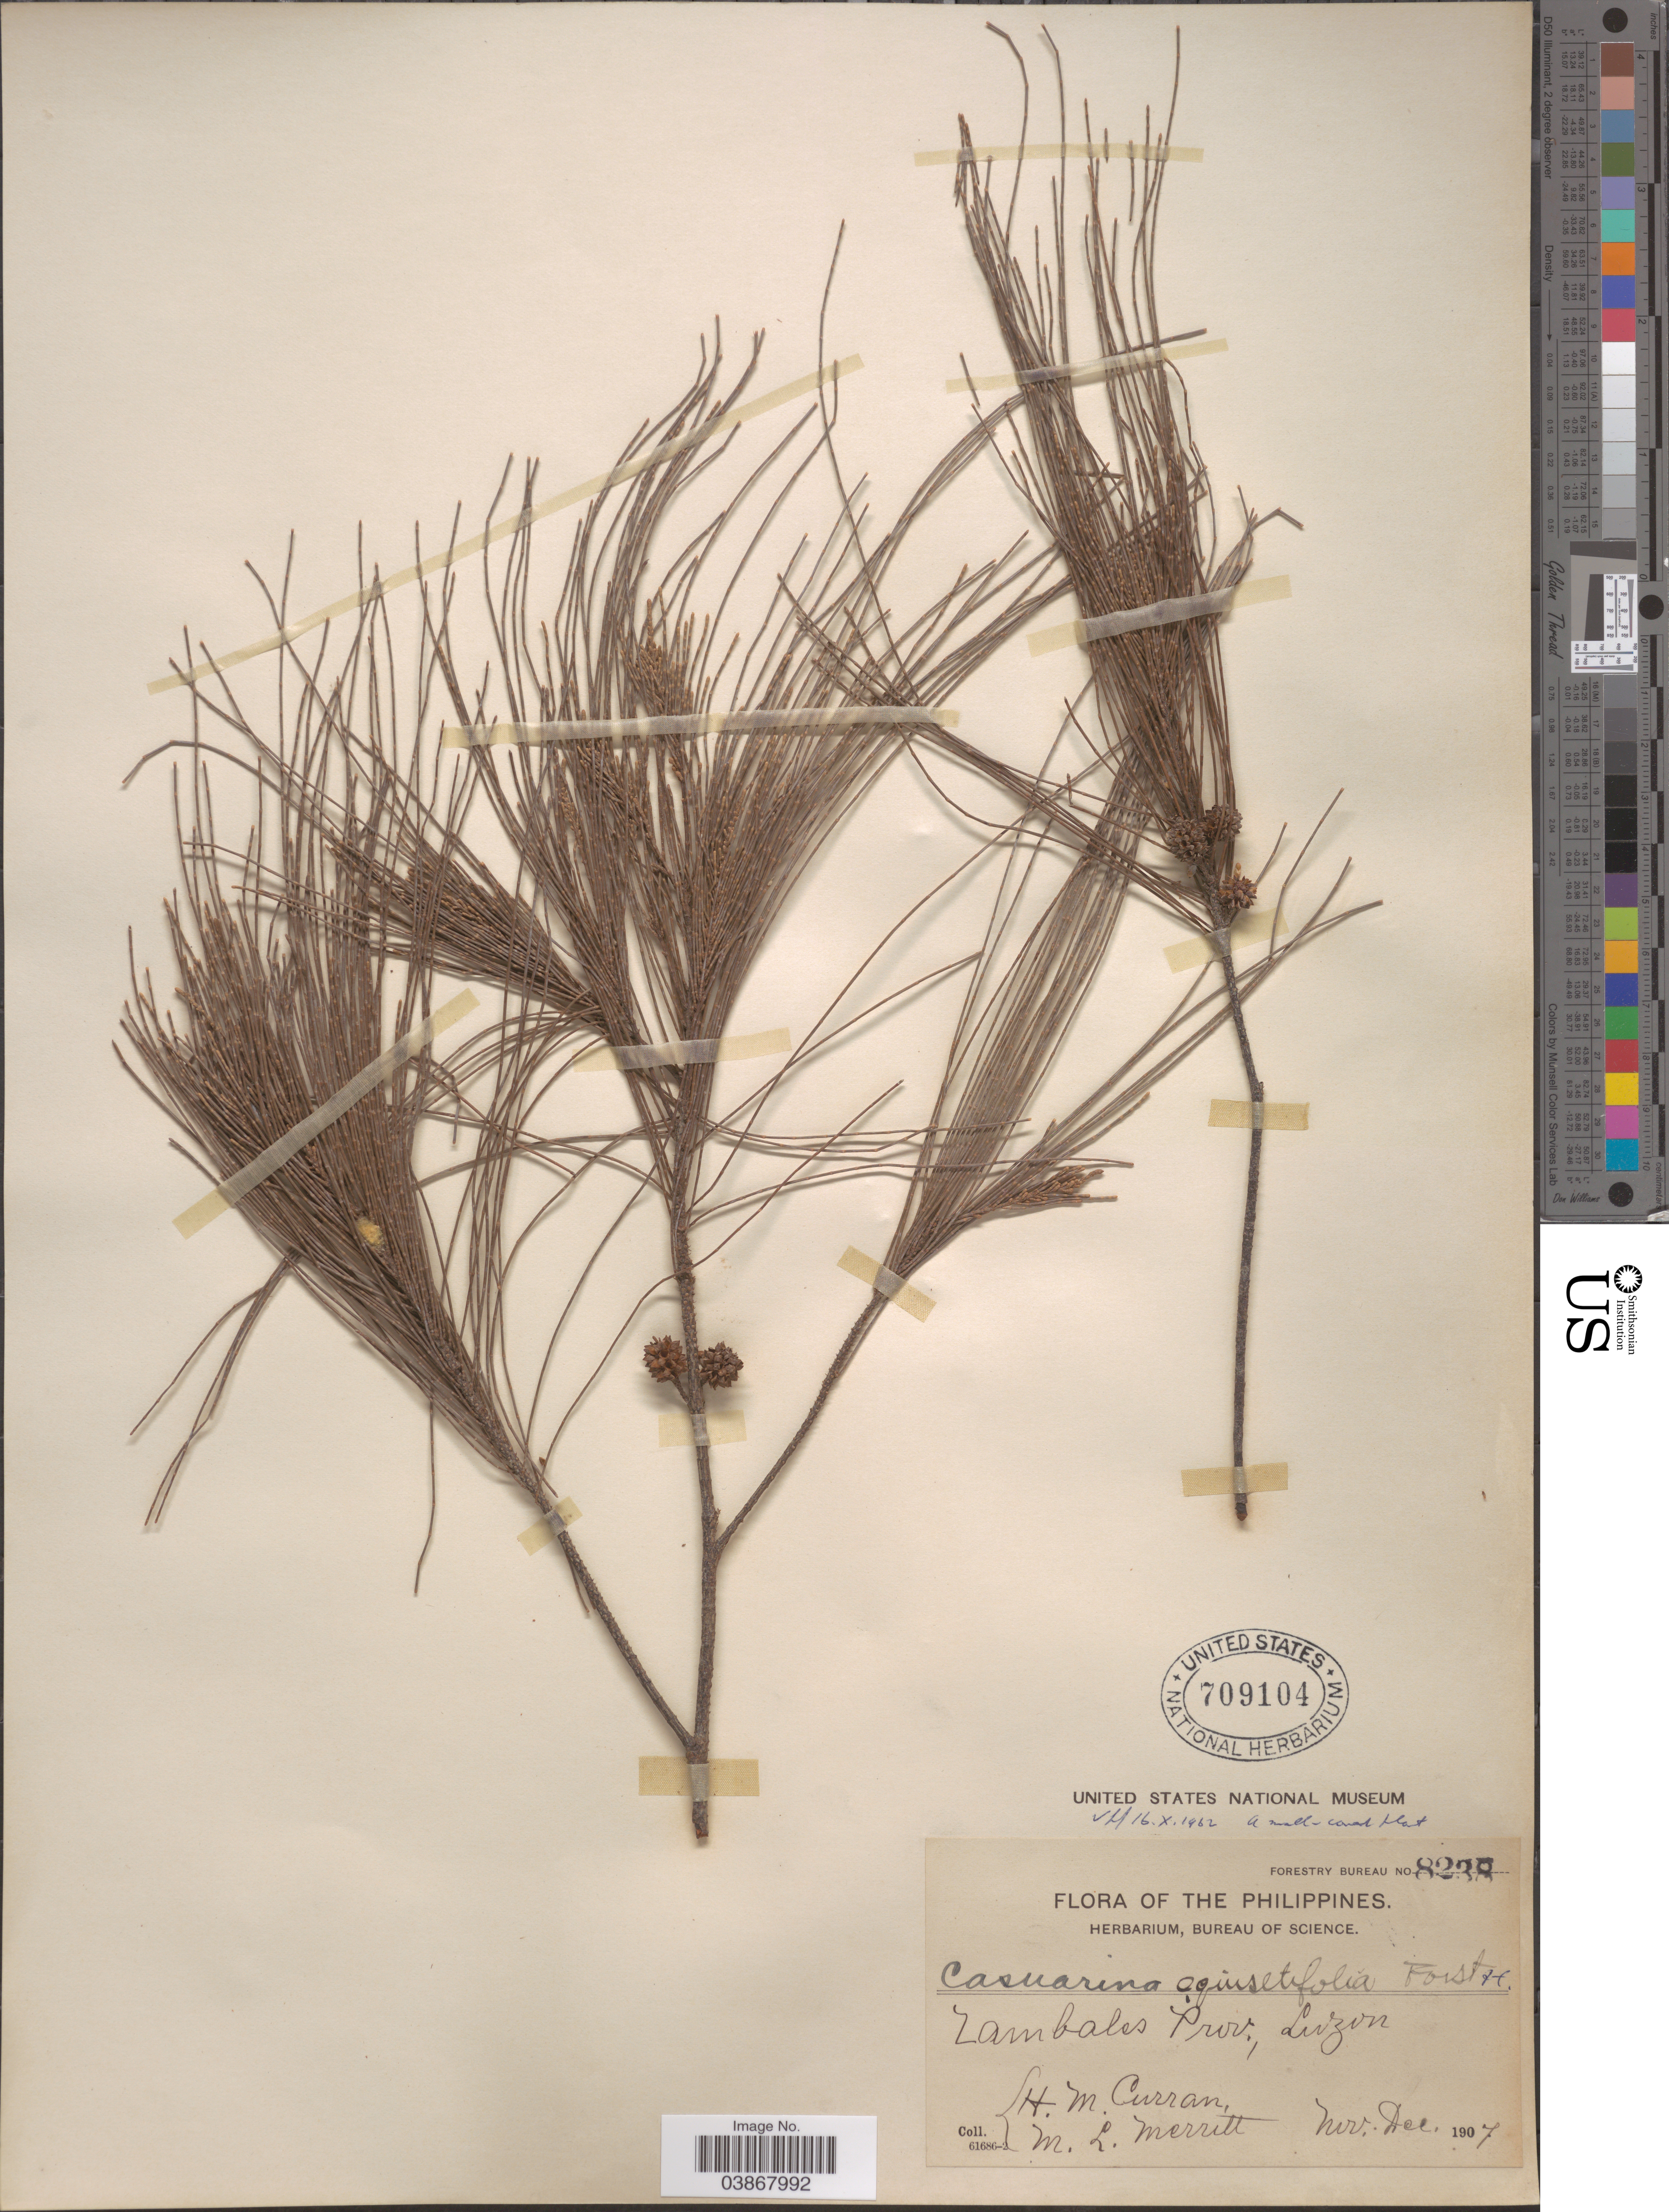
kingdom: Plantae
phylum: Tracheophyta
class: Magnoliopsida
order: Fagales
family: Casuarinaceae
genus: Casuarina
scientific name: Casuarina equisetifolia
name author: L.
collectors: H. M. Curran & M. L. Merritt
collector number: Forestry Bureau 8238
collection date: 1907-11/1907-12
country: Philippines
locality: Zambales Prov., Luzon.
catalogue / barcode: US 709104